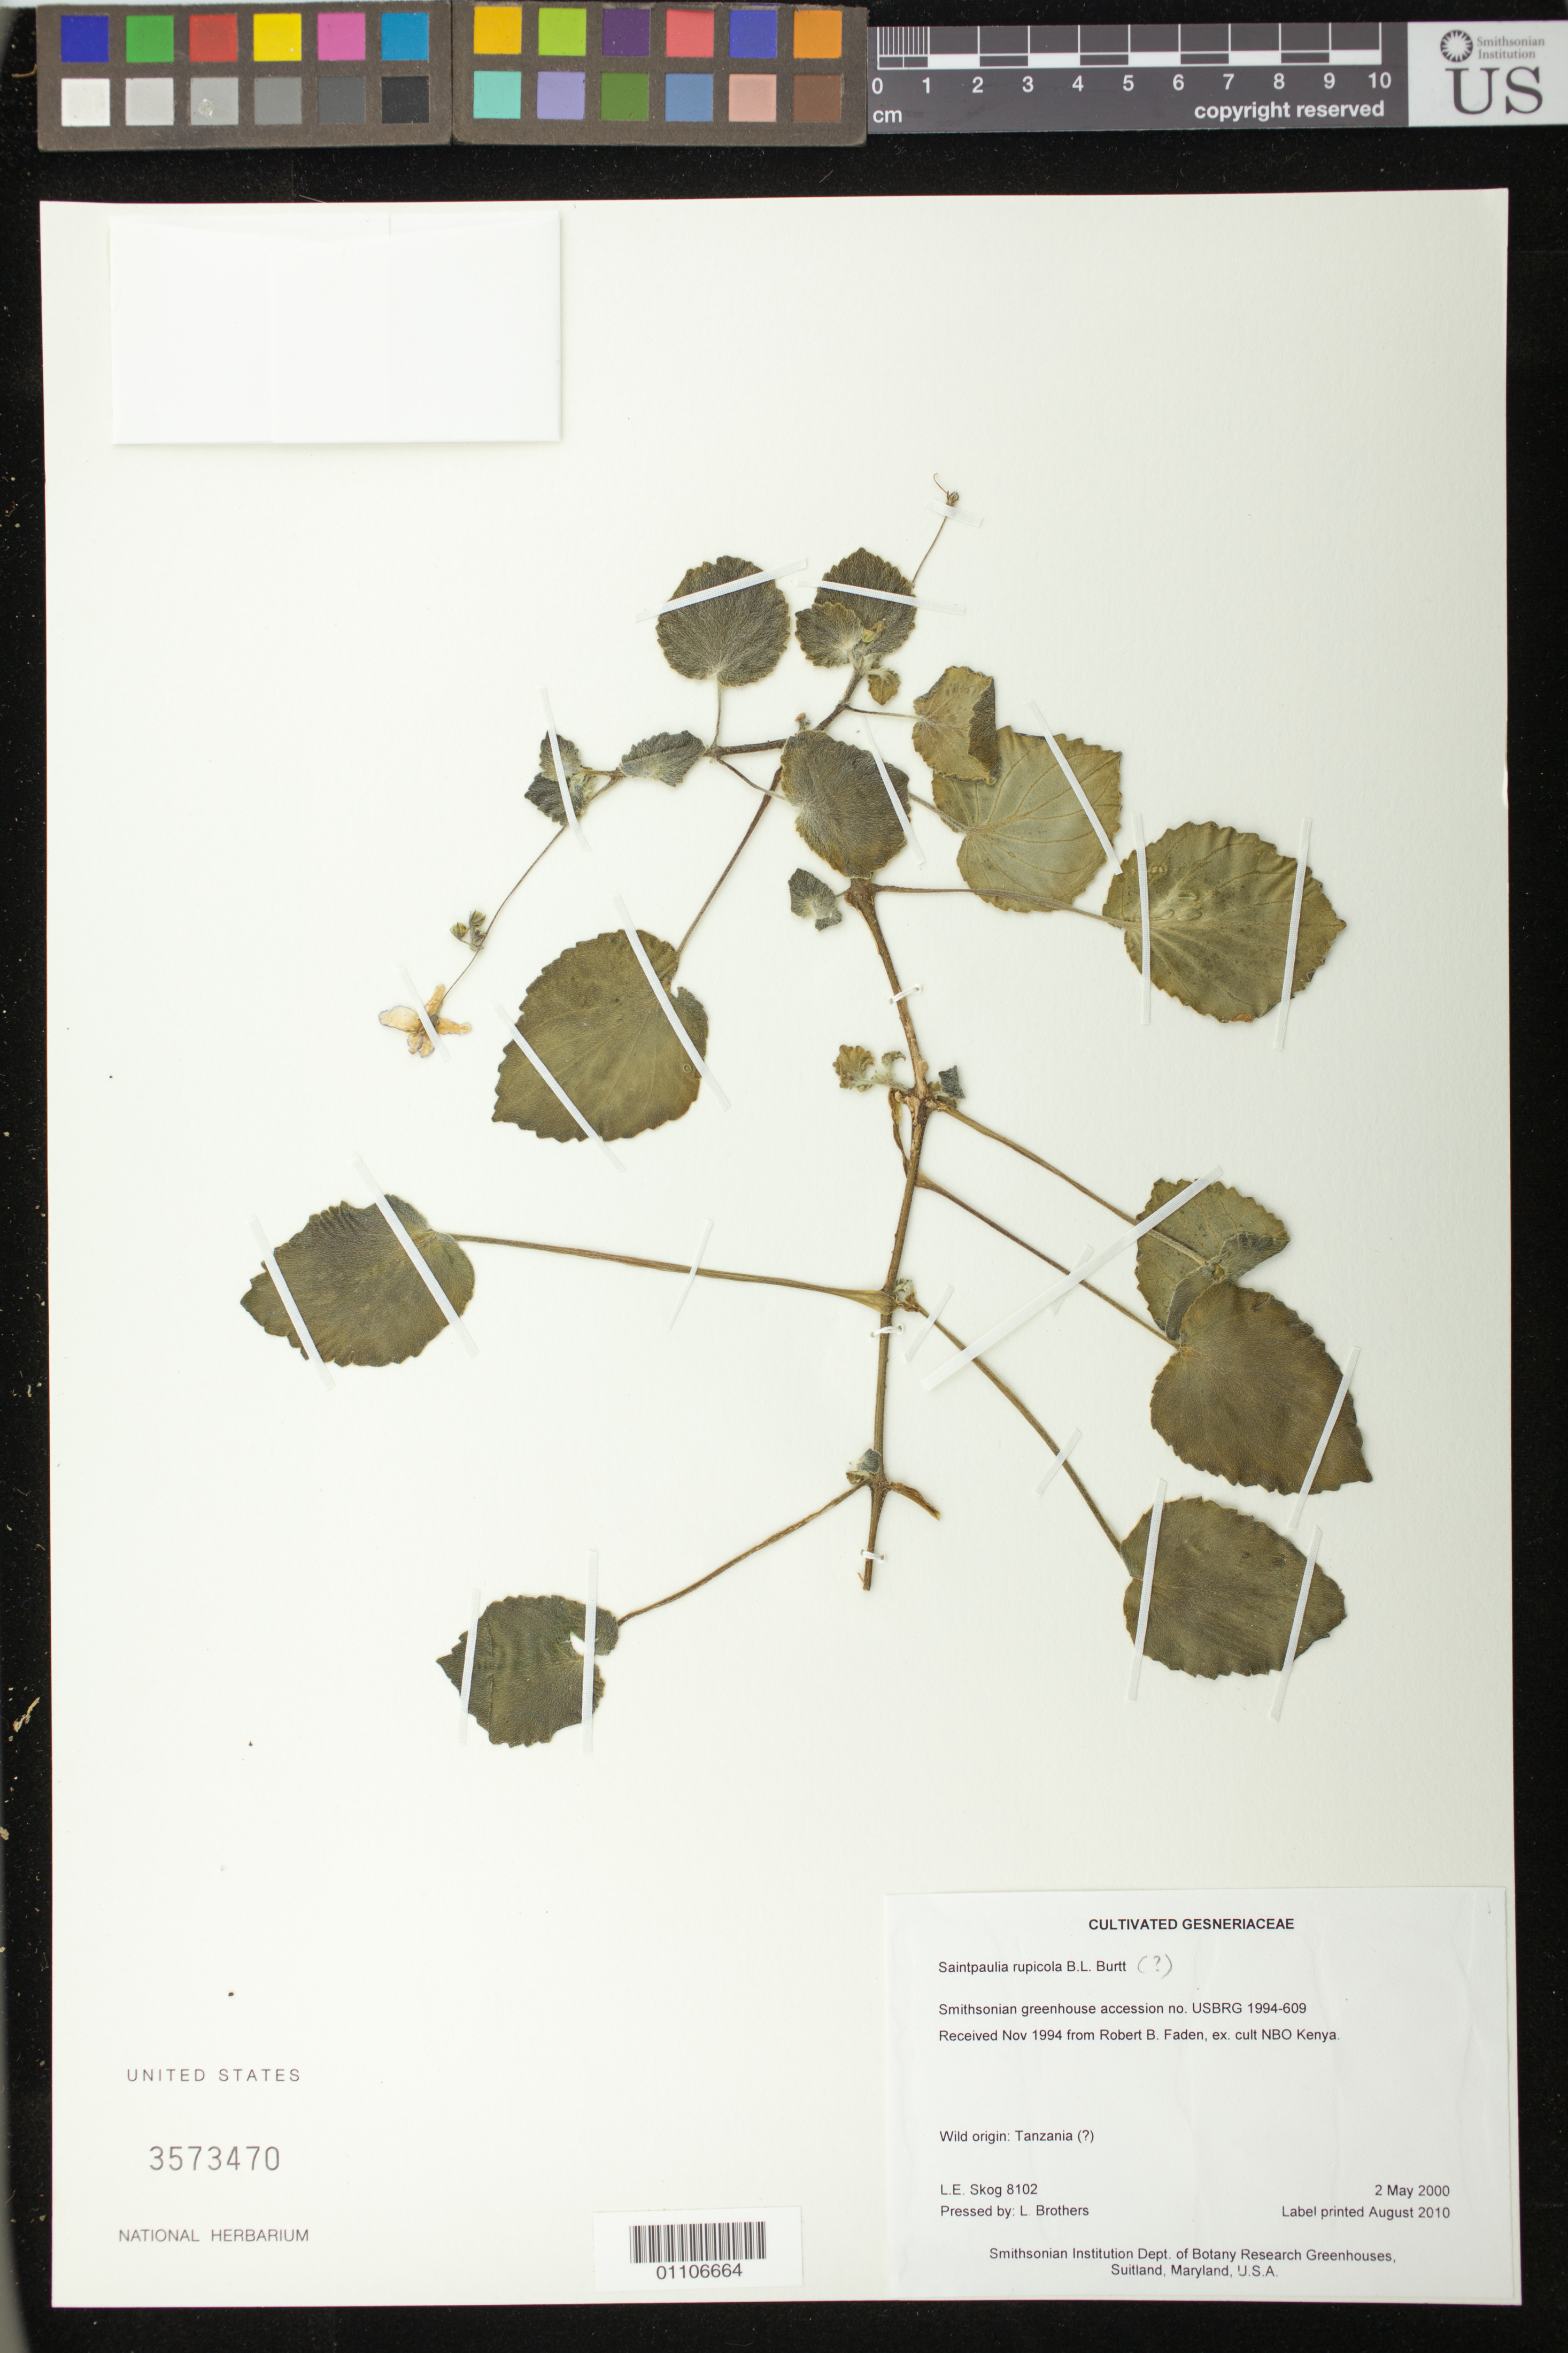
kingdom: Plantae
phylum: Tracheophyta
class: Magnoliopsida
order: Lamiales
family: Gesneriaceae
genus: Streptocarpus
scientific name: Streptocarpus ionanthus subsp. rupicola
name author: (B.L. Burtt) Christenh.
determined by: Skog, Laurence E.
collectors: L. E. Skog & L. E. Brothers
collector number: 8102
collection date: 2000-05-02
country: United States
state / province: Maryland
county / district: Prince George's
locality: Smithsonian Institution Dept. of Botany Research Greenhouses, Suitland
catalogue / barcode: US 3573470